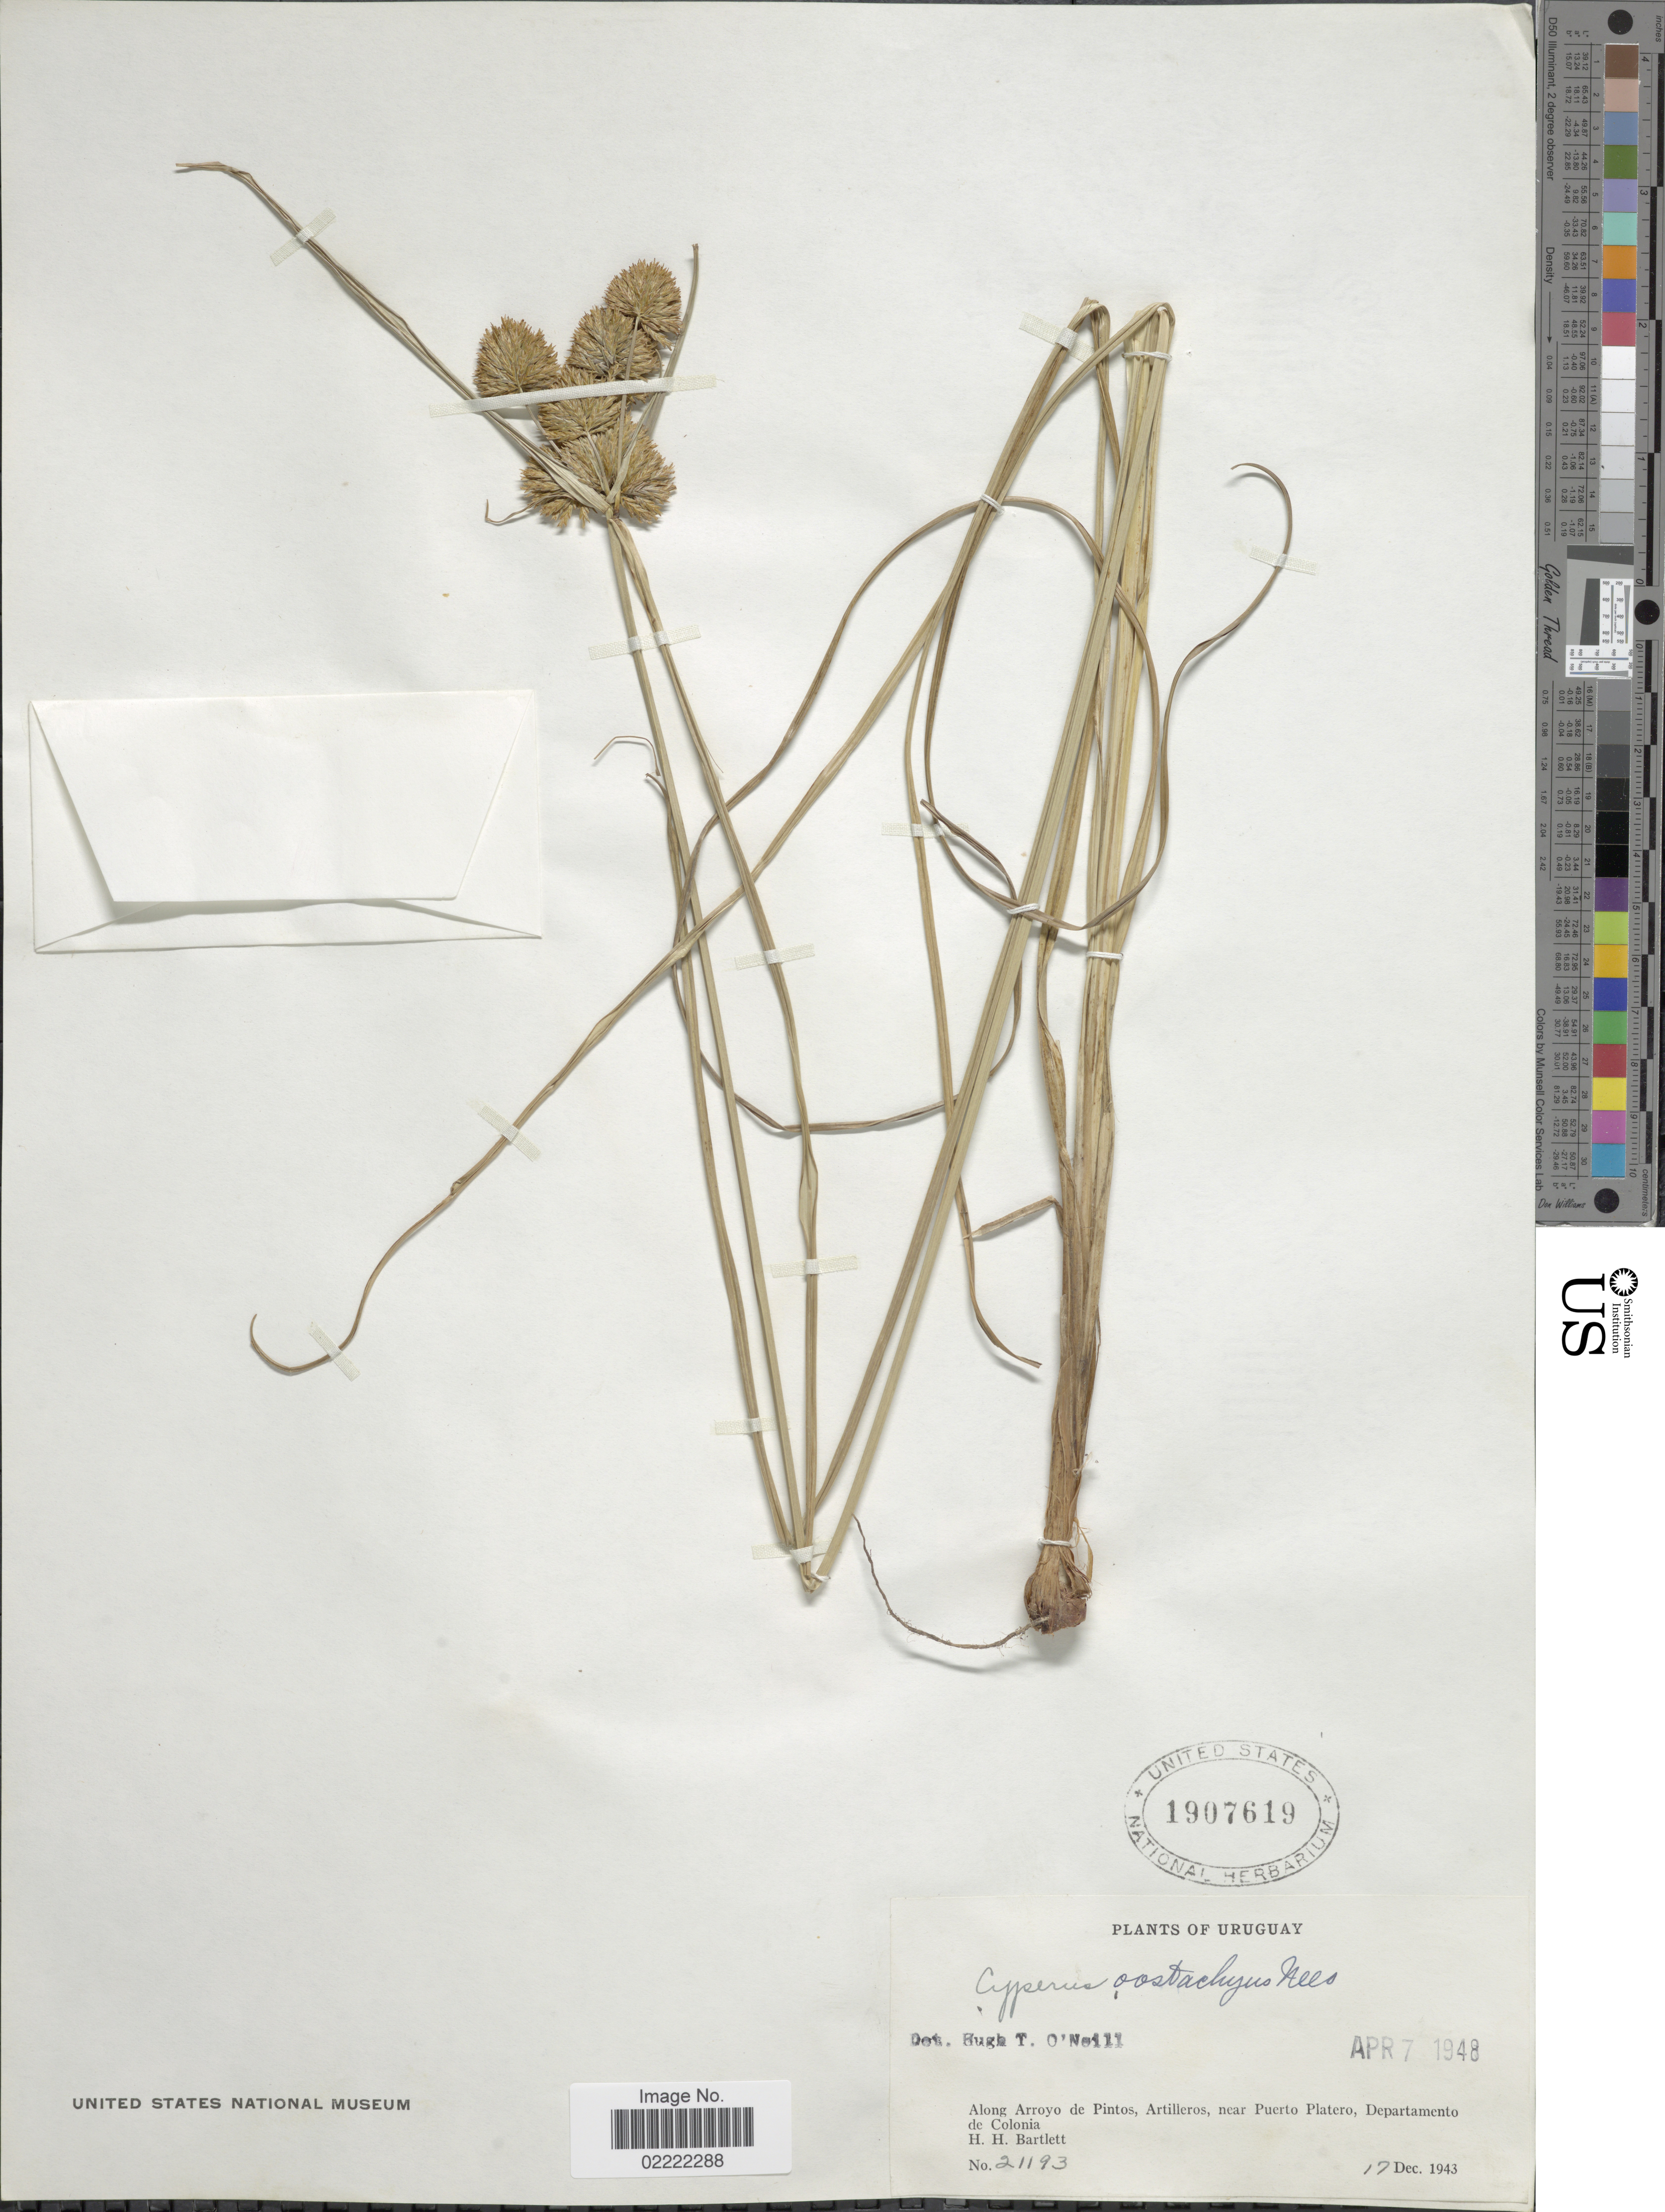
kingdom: Plantae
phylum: Tracheophyta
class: Liliopsida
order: Poales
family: Cyperaceae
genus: Cyperus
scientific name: Cyperus laetus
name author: J. Presl & C. Presl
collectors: H. H. Bartlett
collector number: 21193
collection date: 1943-12-17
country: Uruguay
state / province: Colonia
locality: Along Arroyo de Pintos, Artilleros, near Puerto Platero, Departamento de Colonia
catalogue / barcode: US 1907619